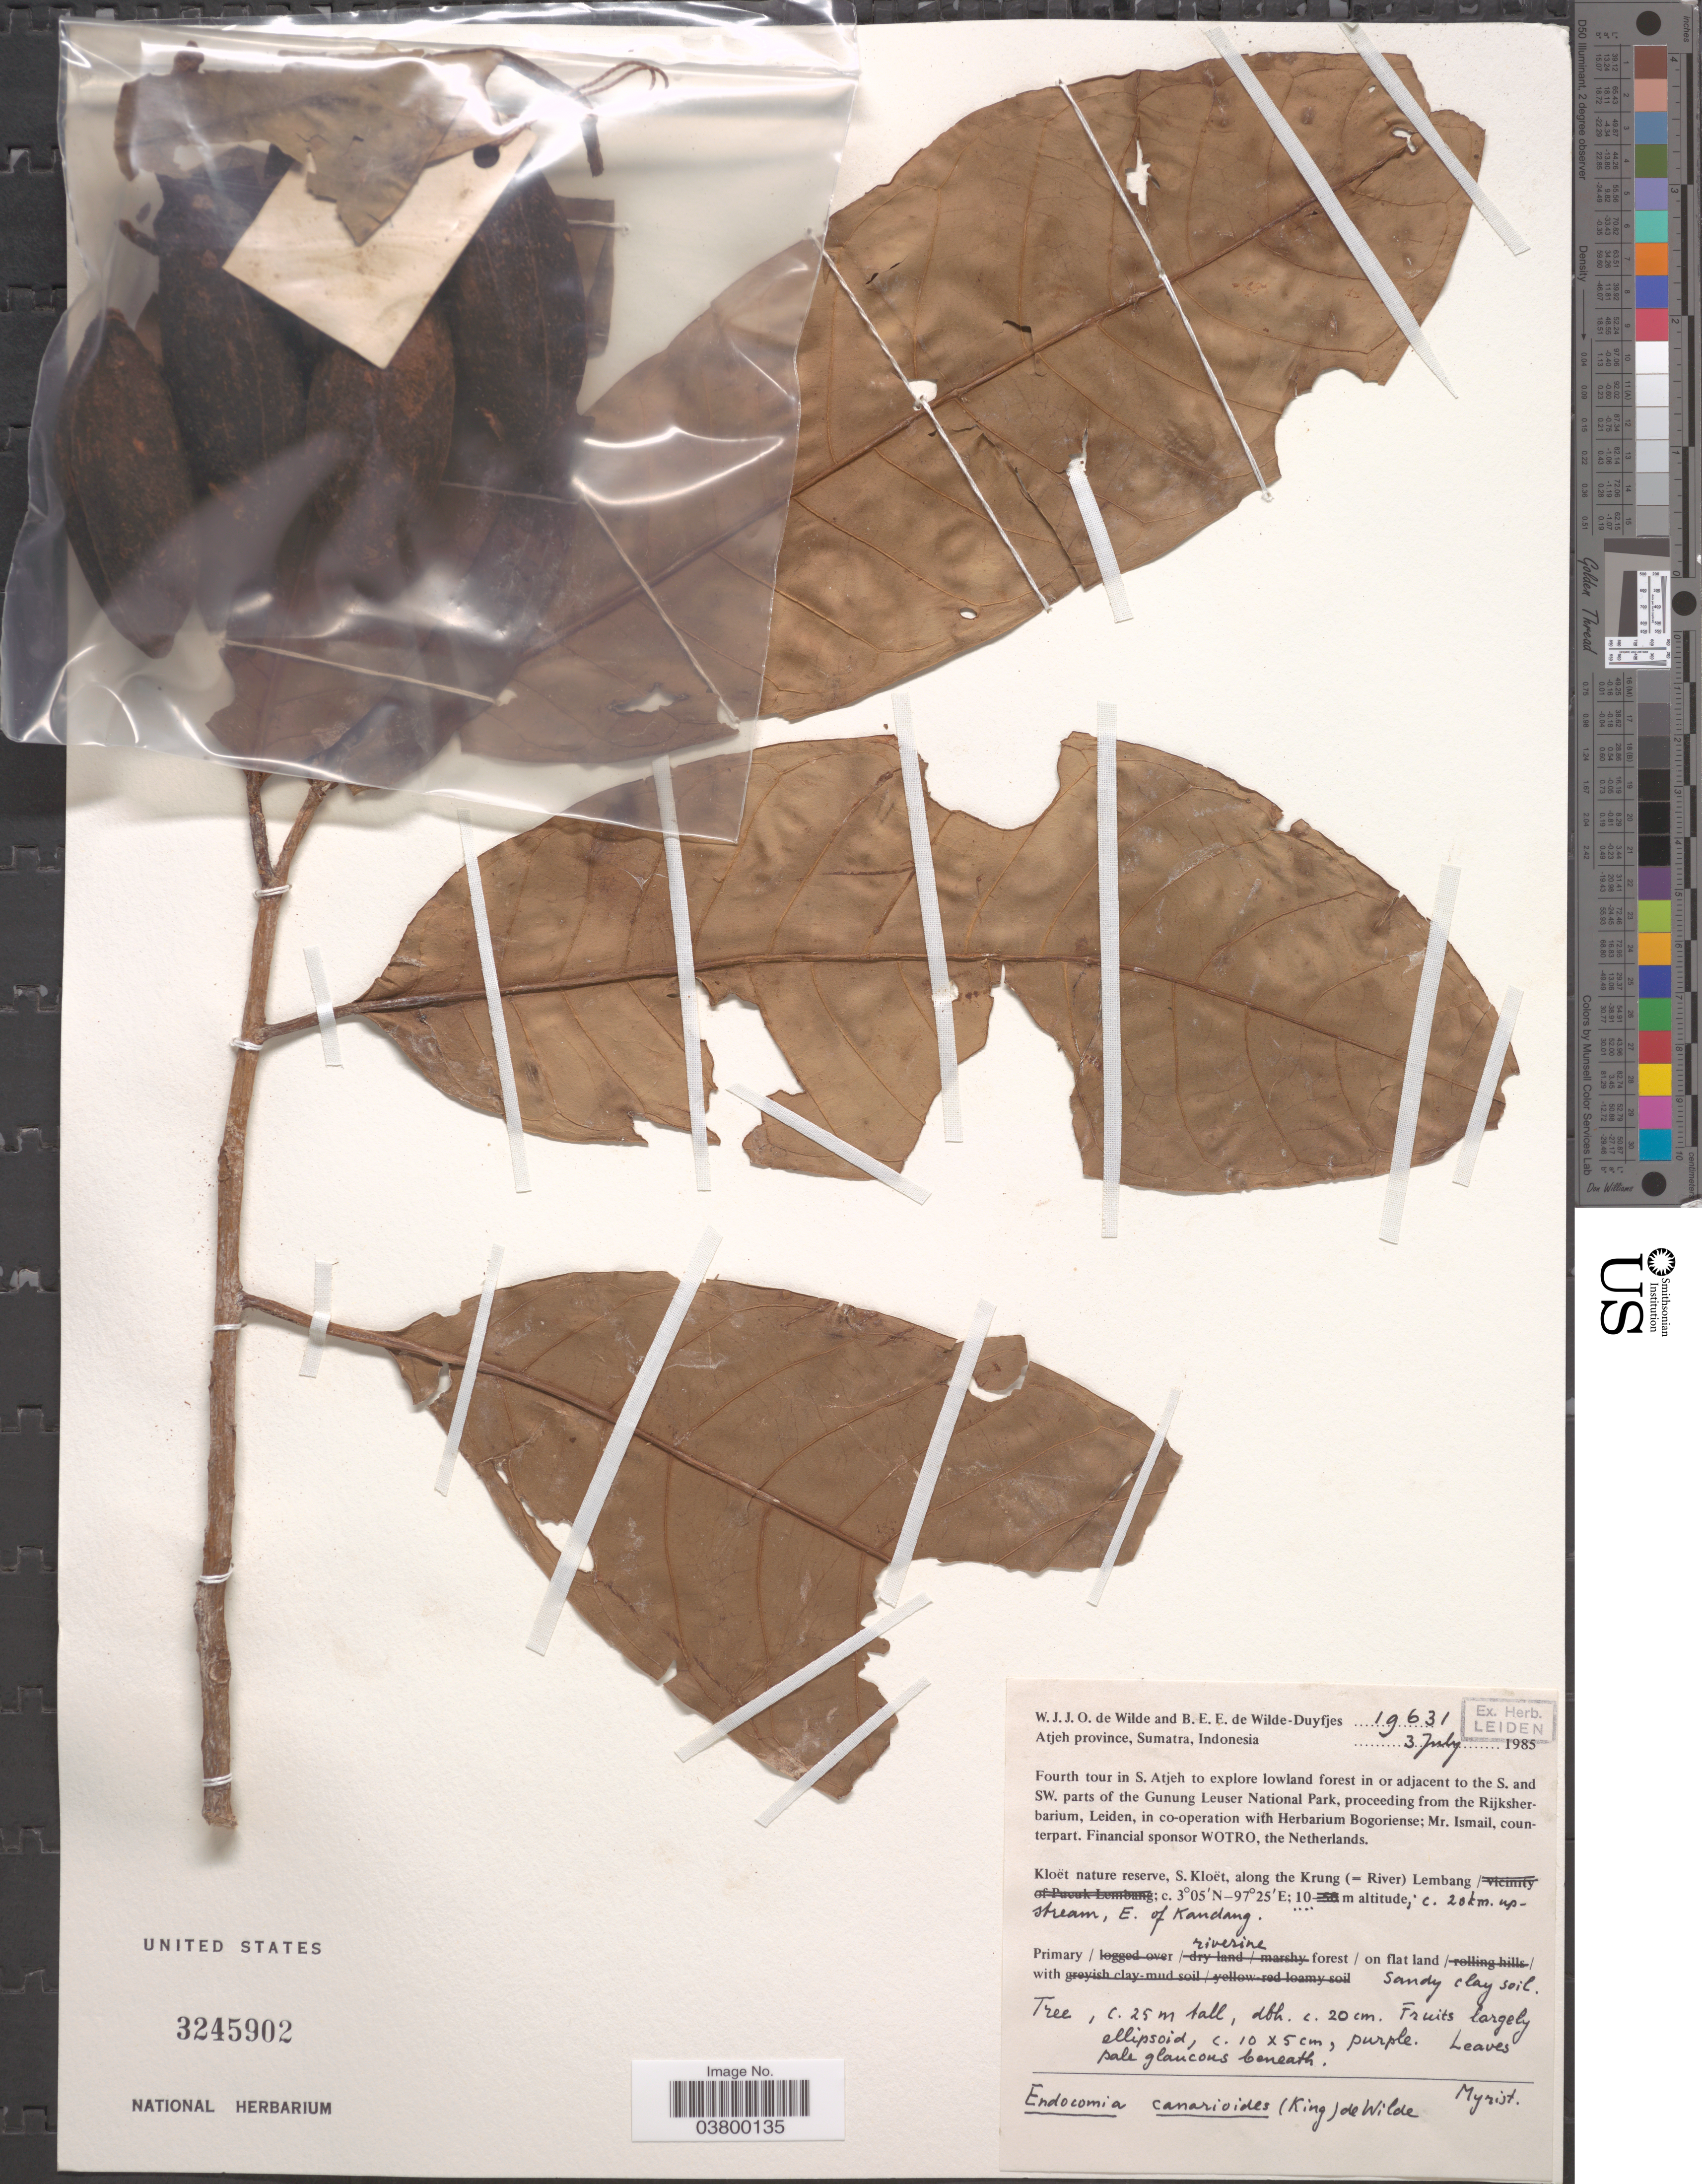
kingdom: Plantae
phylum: Tracheophyta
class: Magnoliopsida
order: Magnoliales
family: Myristicaceae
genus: Endocomia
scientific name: Endocomia canarioides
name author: (King) W.J. de Wilde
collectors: W. J. de Wilde & B. E. de Wilde-Duyfjes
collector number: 19631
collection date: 1985-07-03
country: Indonesia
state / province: Sumatra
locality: Atjeh Province. Fourth tour in S. Atjeh to explore lowland forest in or adjacent to the S. and SW. parts of the Gunung Leuser National Park. Kloët nature reserve, S. Kloët, along the Krung(= River) Lembang; 20 km. upstream, E. of Kandang.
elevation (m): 10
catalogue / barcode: US 3245902